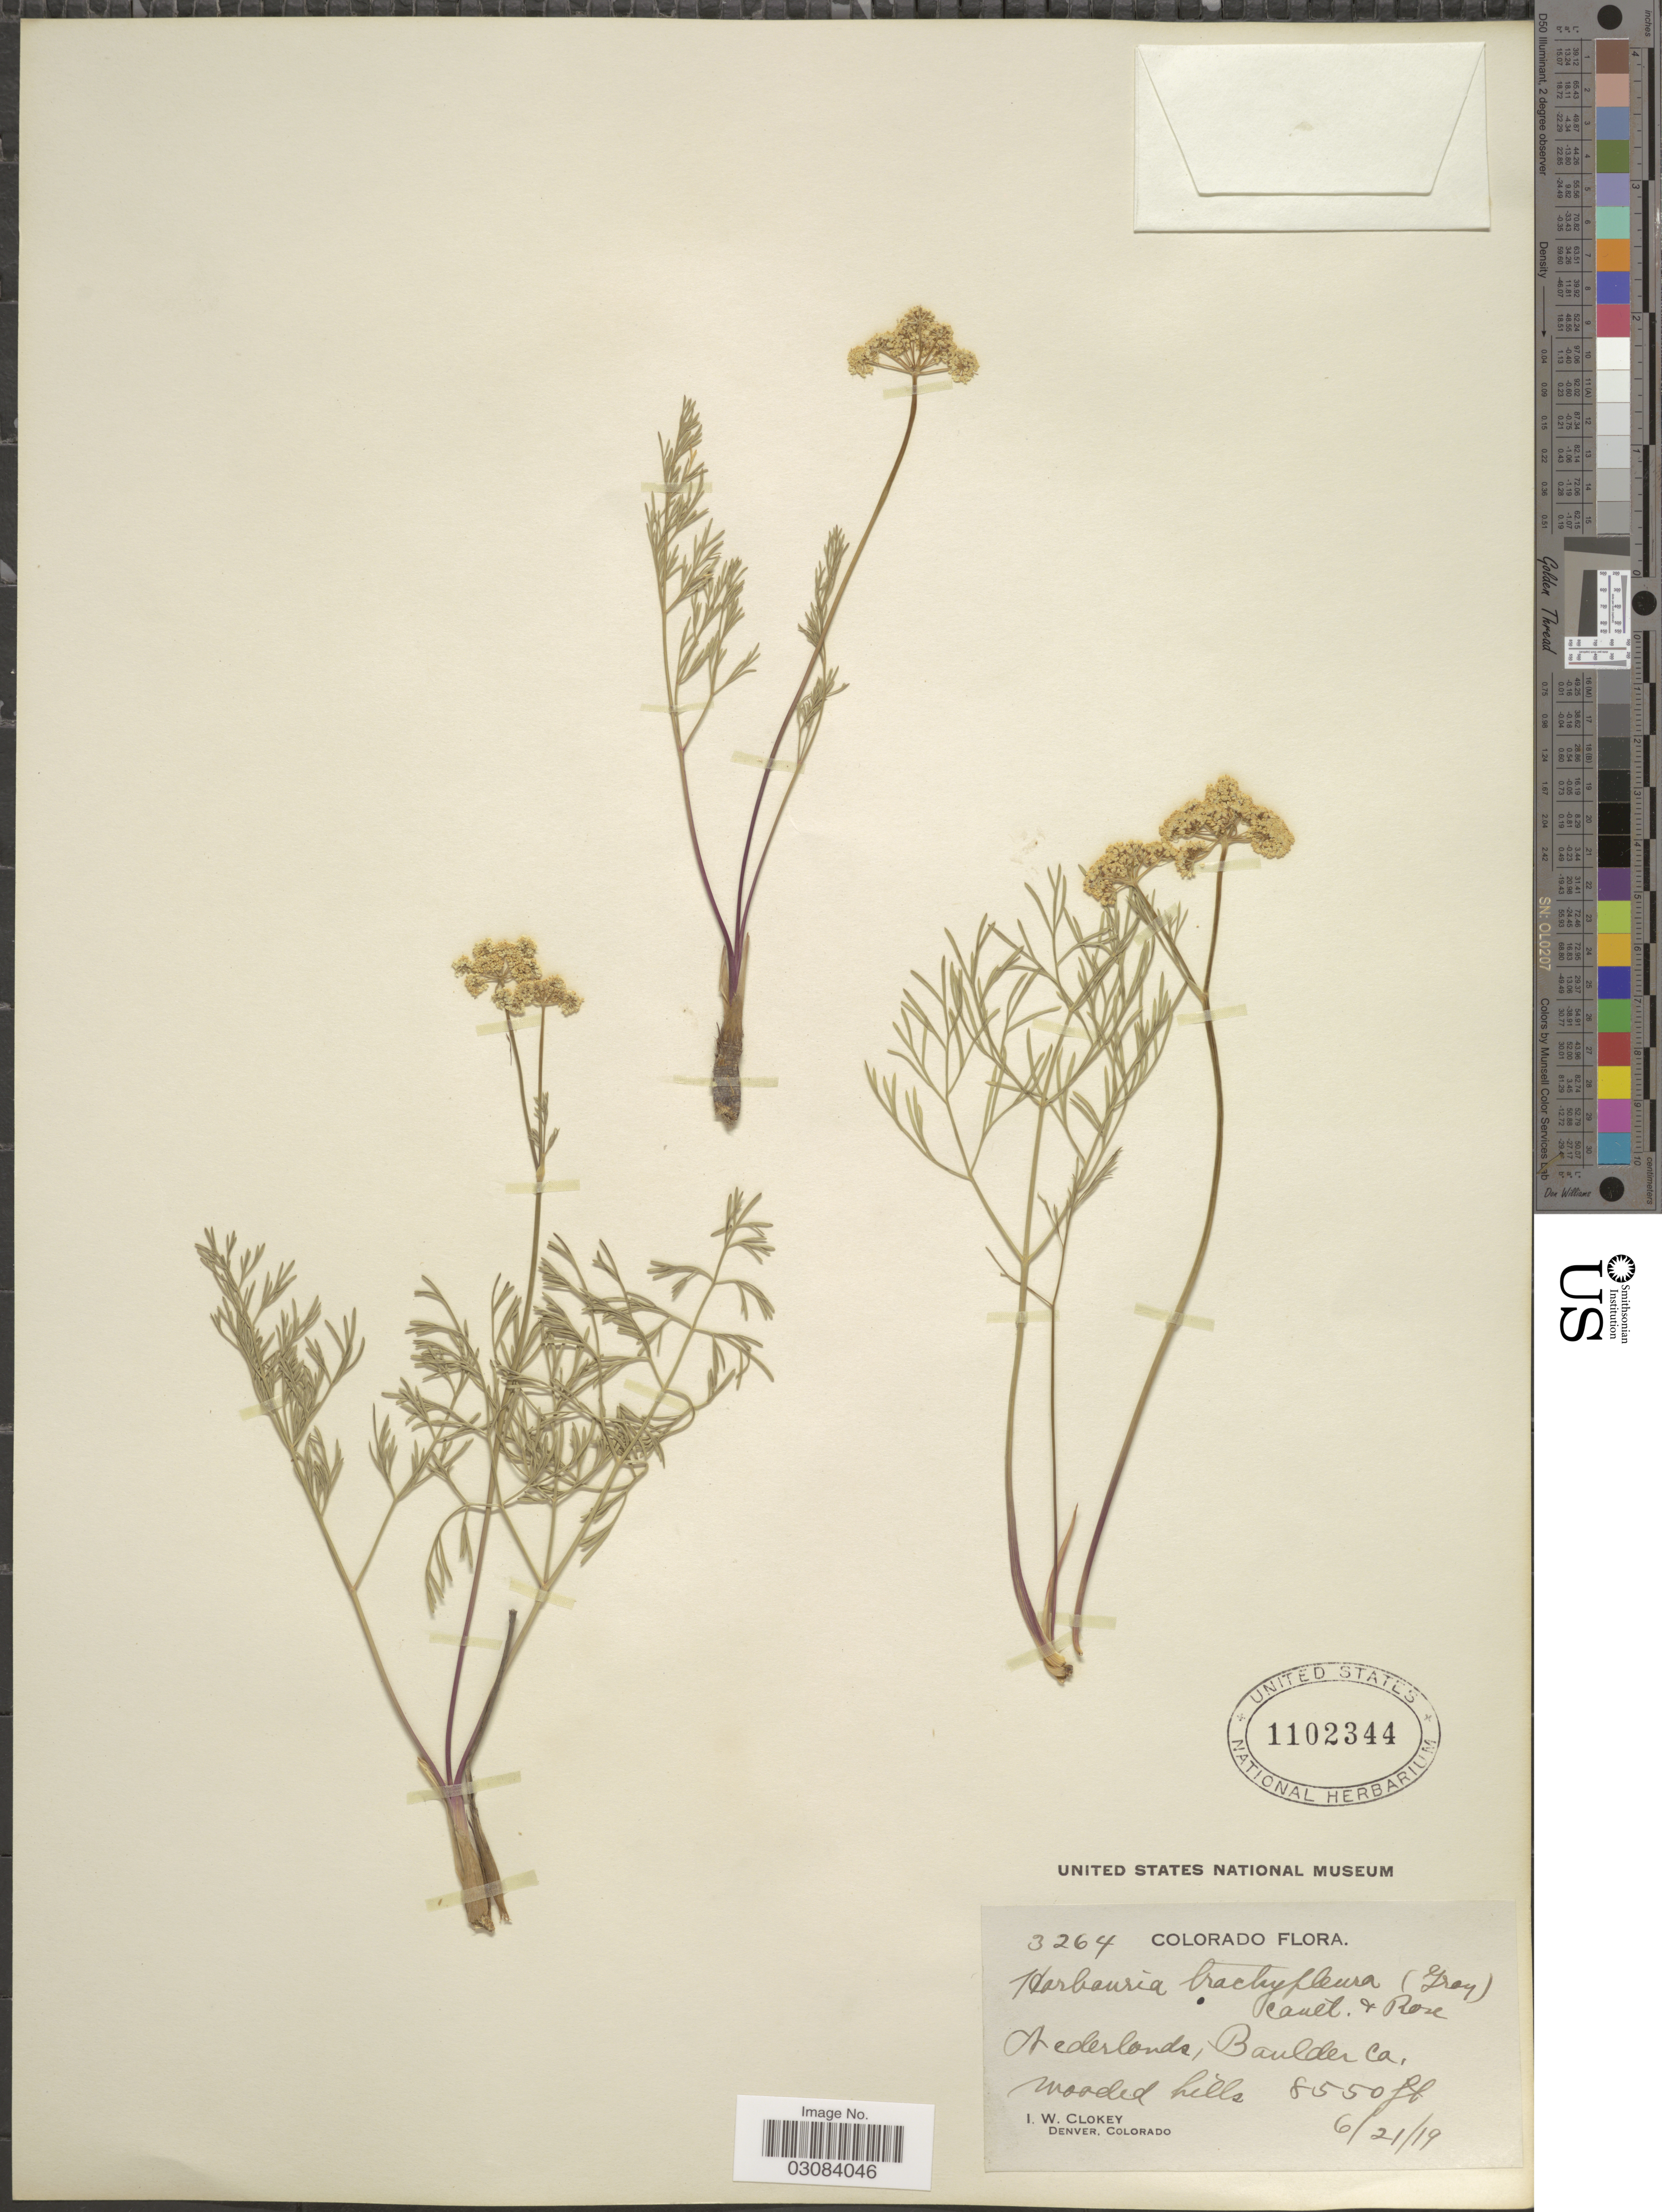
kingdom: Plantae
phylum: Tracheophyta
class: Magnoliopsida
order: Apiales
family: Apiaceae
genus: Harbouria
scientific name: Harbouria trachypleura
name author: (A. Gray) J.M. Coult. & Rose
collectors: I. W. Clokey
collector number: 3264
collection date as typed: Transcribed d/m/y: 21/6/19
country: United States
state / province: Colorado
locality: Nederlands, Baulder Co.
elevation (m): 2606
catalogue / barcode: US 1102344